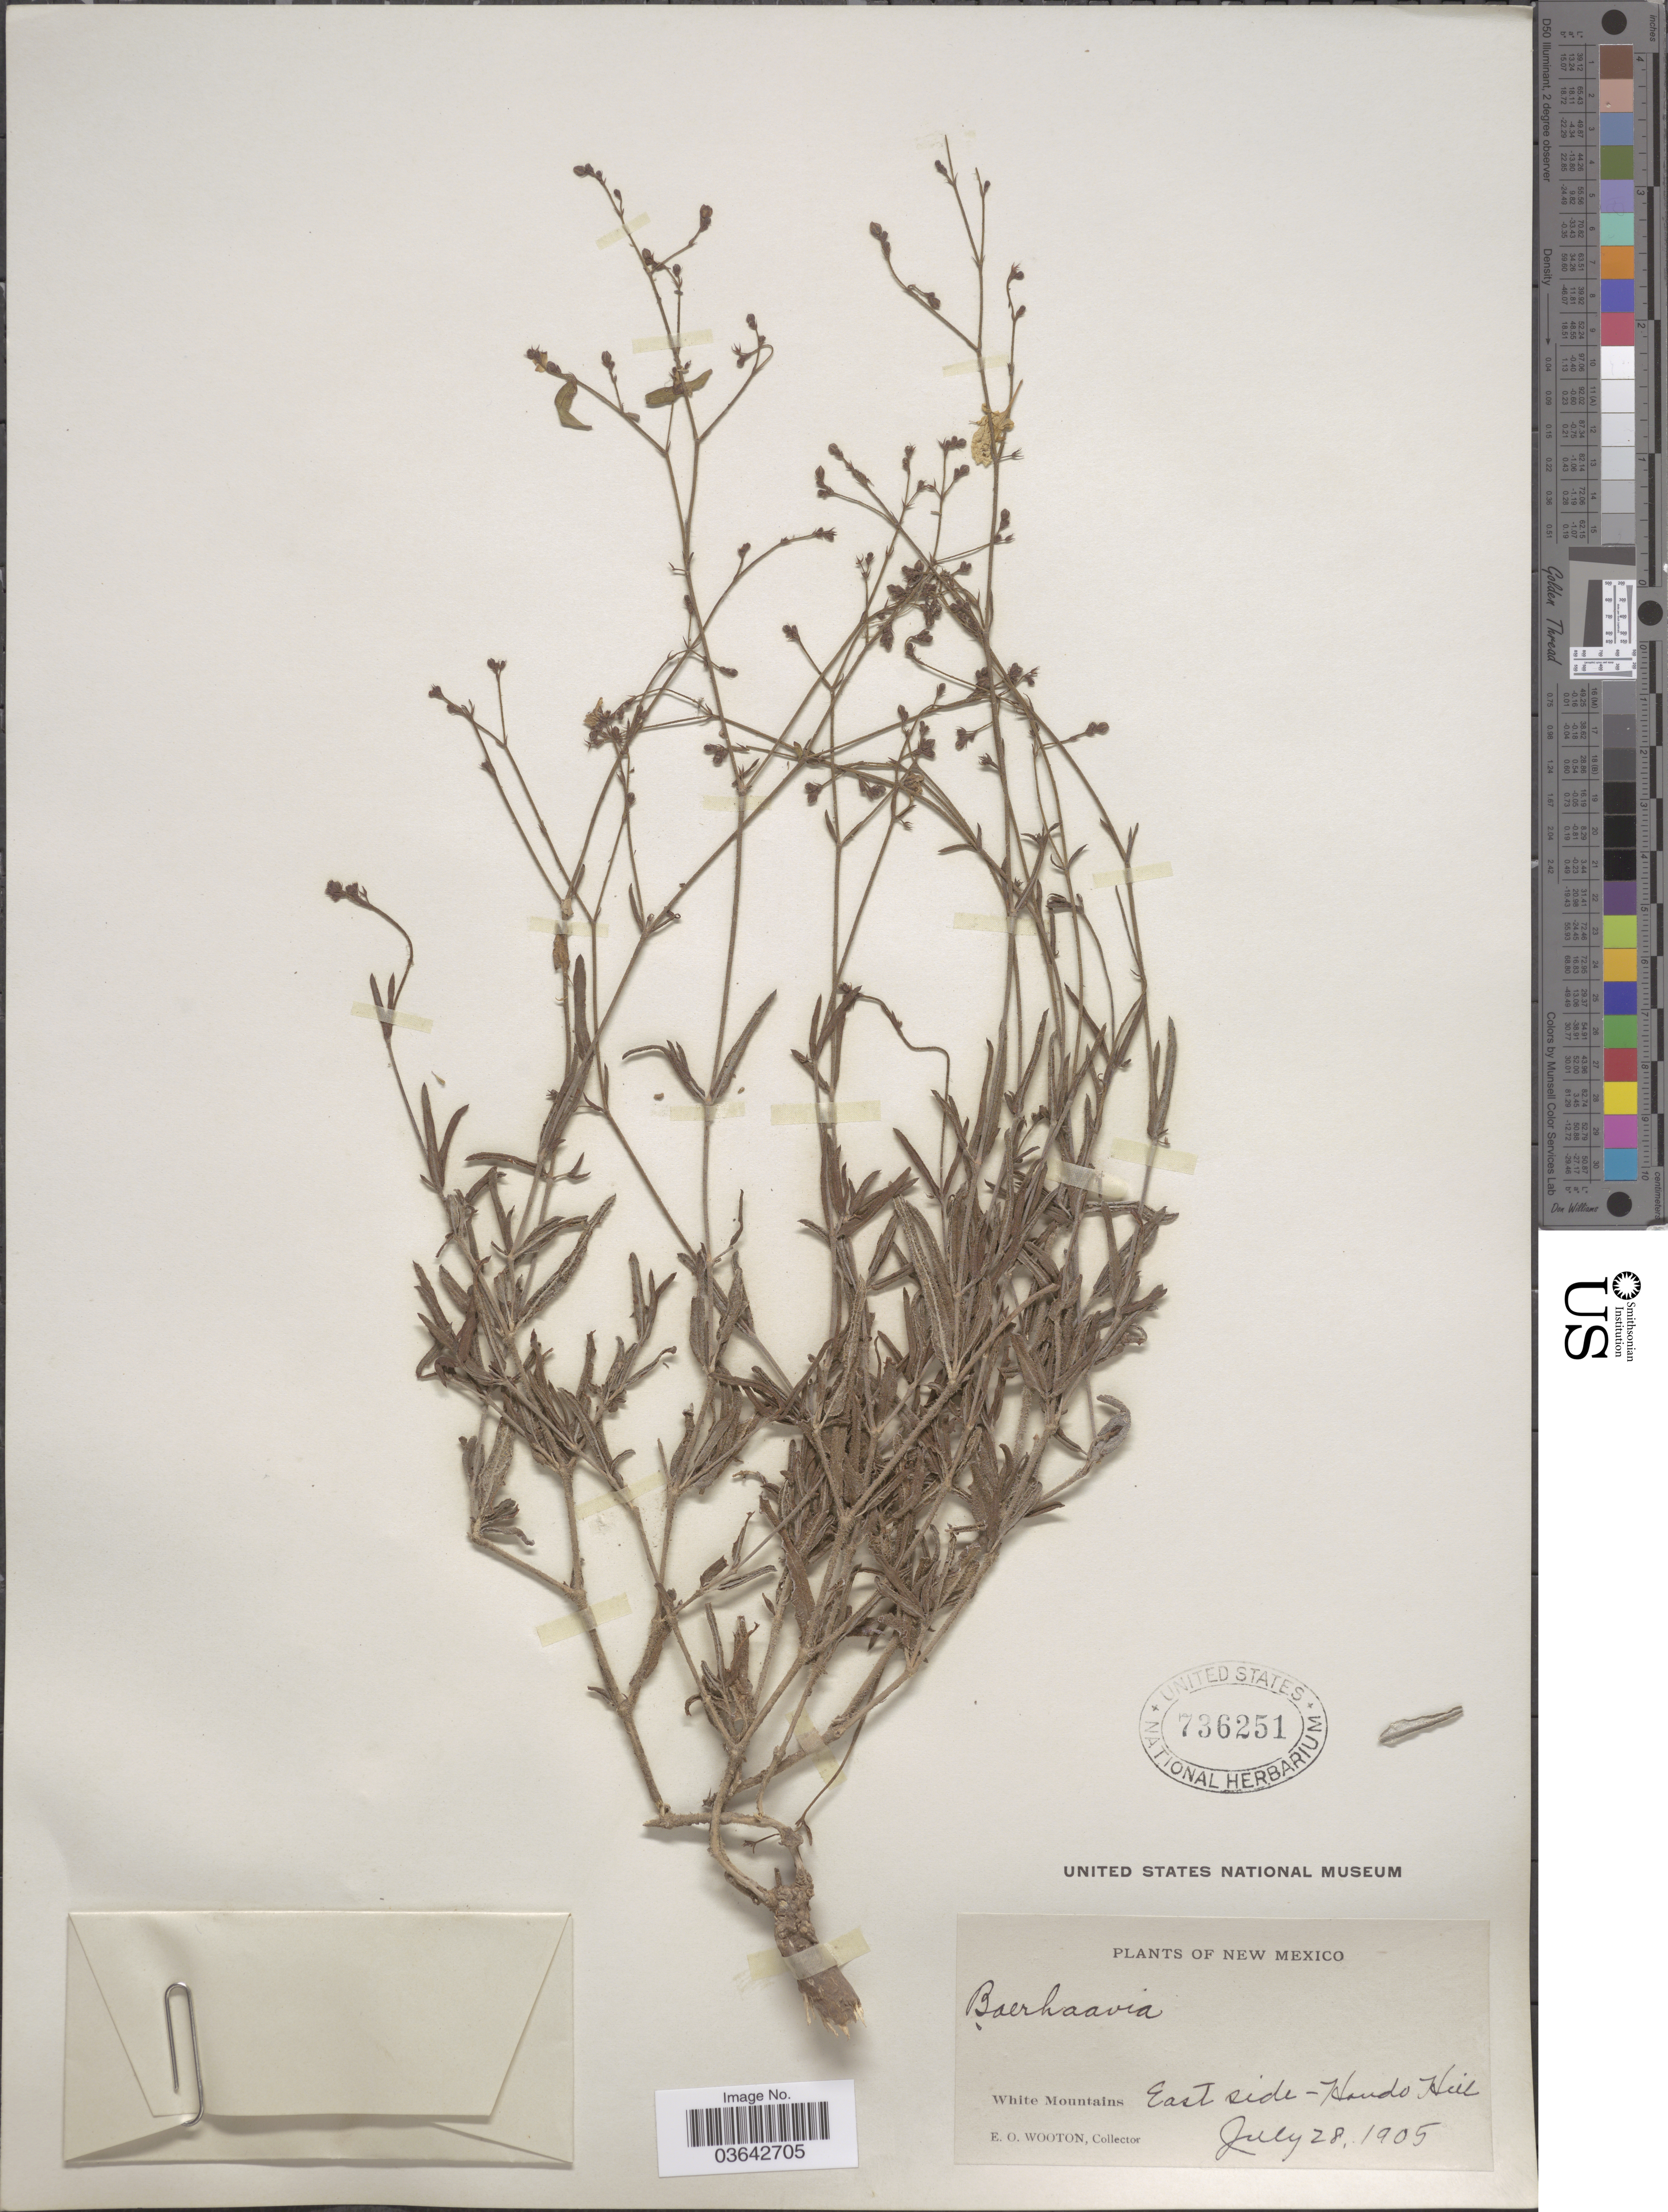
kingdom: Plantae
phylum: Tracheophyta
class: Magnoliopsida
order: Caryophyllales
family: Nyctaginaceae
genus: Boerhavia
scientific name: Boerhavia linearifolia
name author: A. Gray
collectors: E. O. Wooton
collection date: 1905-07-28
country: United States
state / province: New Mexico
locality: White Mountains. East side-Hondo Hill.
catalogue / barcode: US 736251